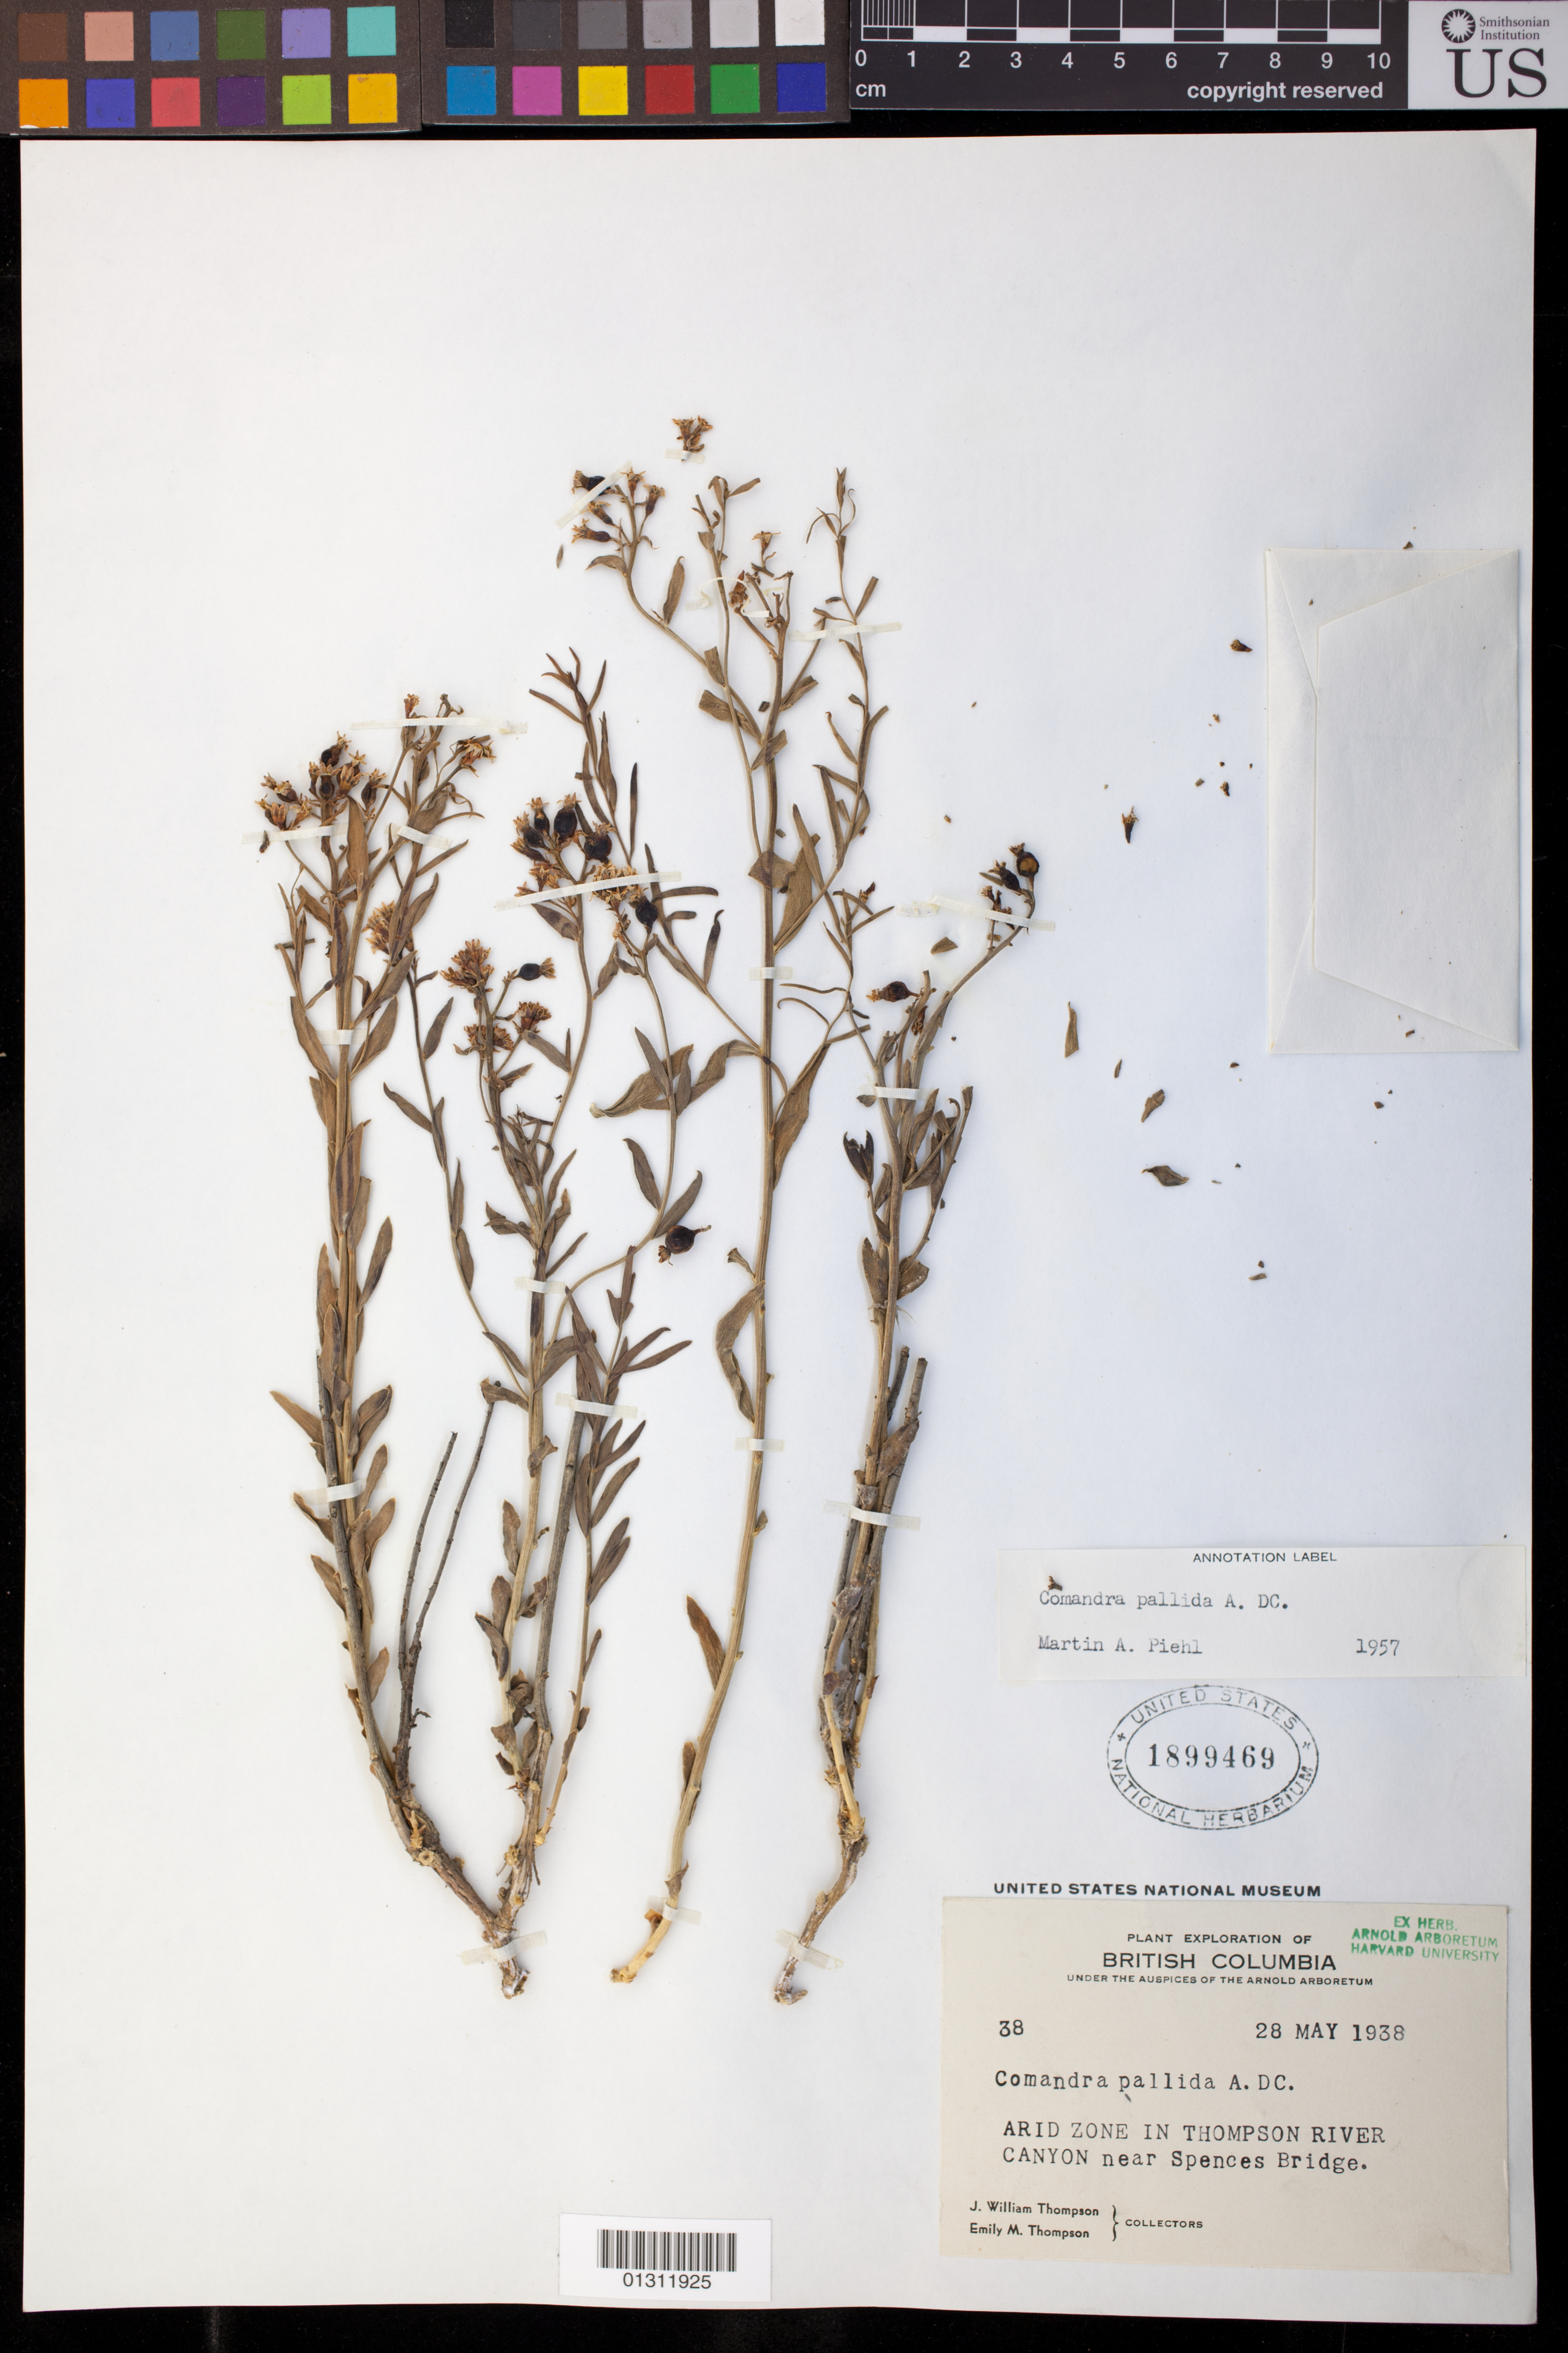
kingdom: Plantae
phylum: Tracheophyta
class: Magnoliopsida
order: Santalales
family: Comandraceae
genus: Comandra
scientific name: Comandra pallida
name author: A. DC.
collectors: J. W. Thompson & E. M. Thompson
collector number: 38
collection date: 1938-05-28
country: Canada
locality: Thompson River Canyon bear Spences Bridge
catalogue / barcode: US 1899469